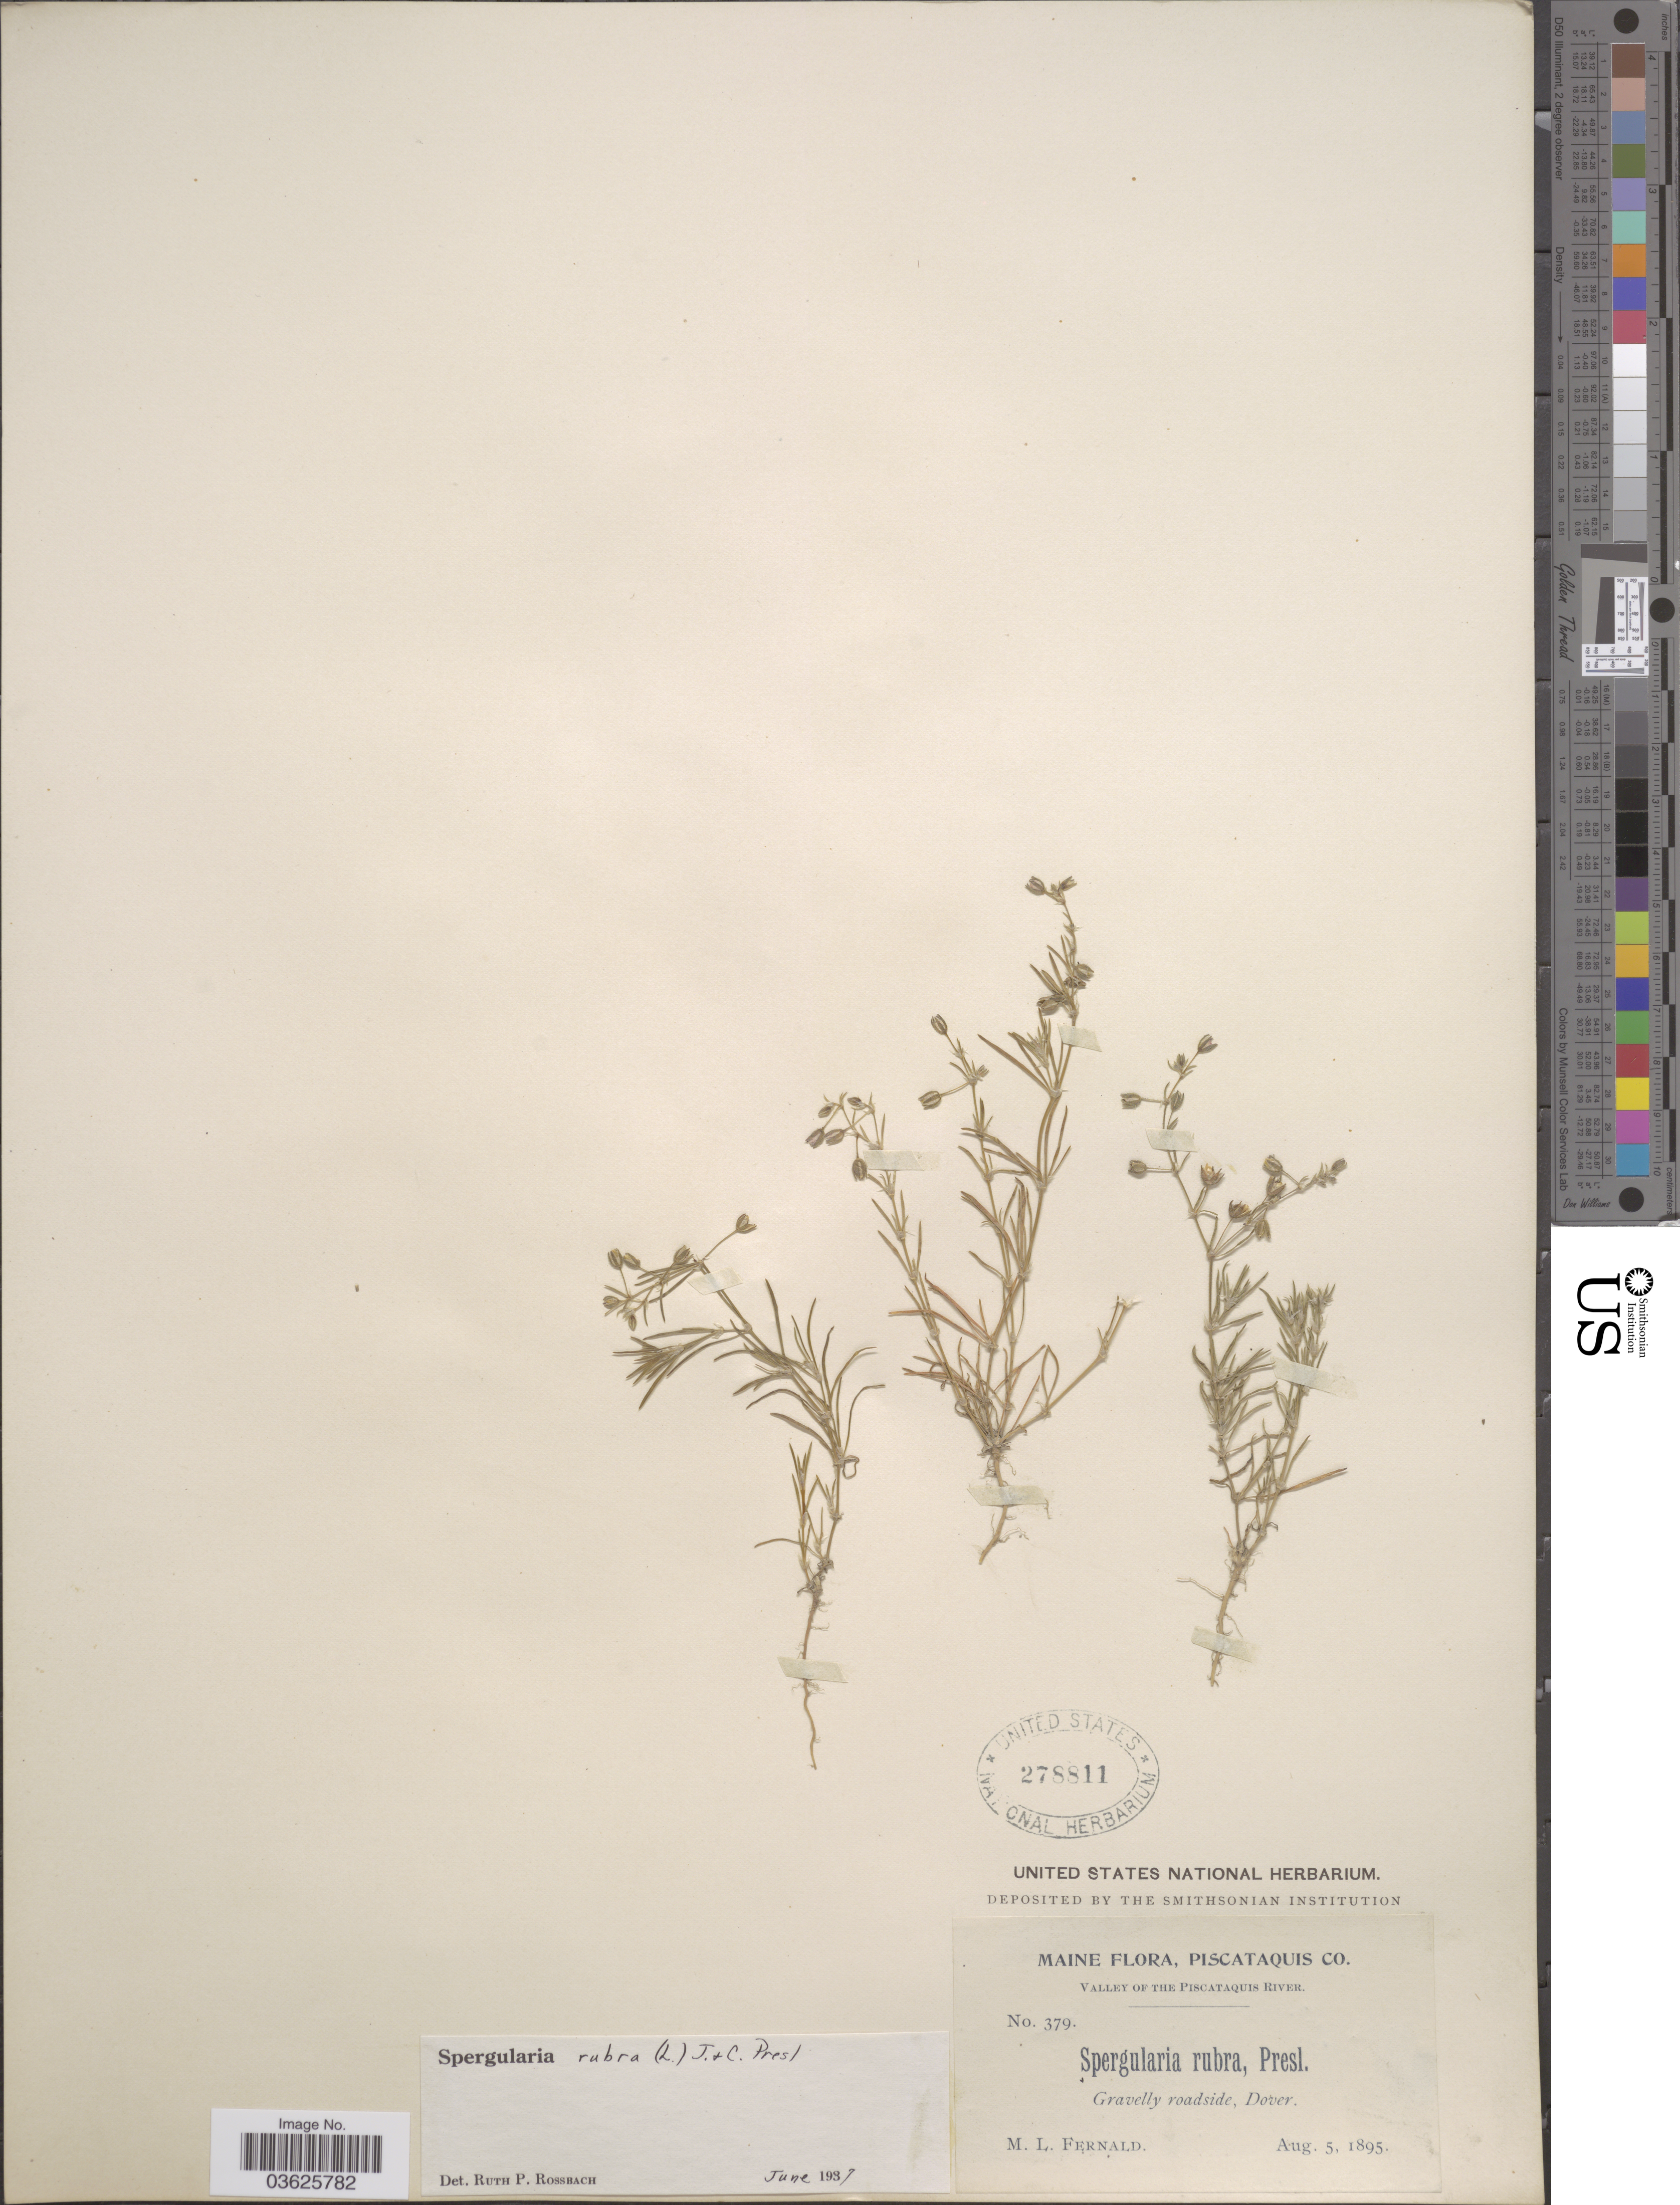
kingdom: Plantae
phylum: Tracheophyta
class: Magnoliopsida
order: Caryophyllales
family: Caryophyllaceae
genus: Spergularia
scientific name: Spergularia rubra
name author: (L.) J. Presl & C. Presl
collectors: M. L. Fernald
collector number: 379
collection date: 1895-08-05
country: United States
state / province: Maine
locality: Piscataquis Co. Valley of The Piscataquis River. Gravelly roadside, Dover.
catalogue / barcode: US 278811